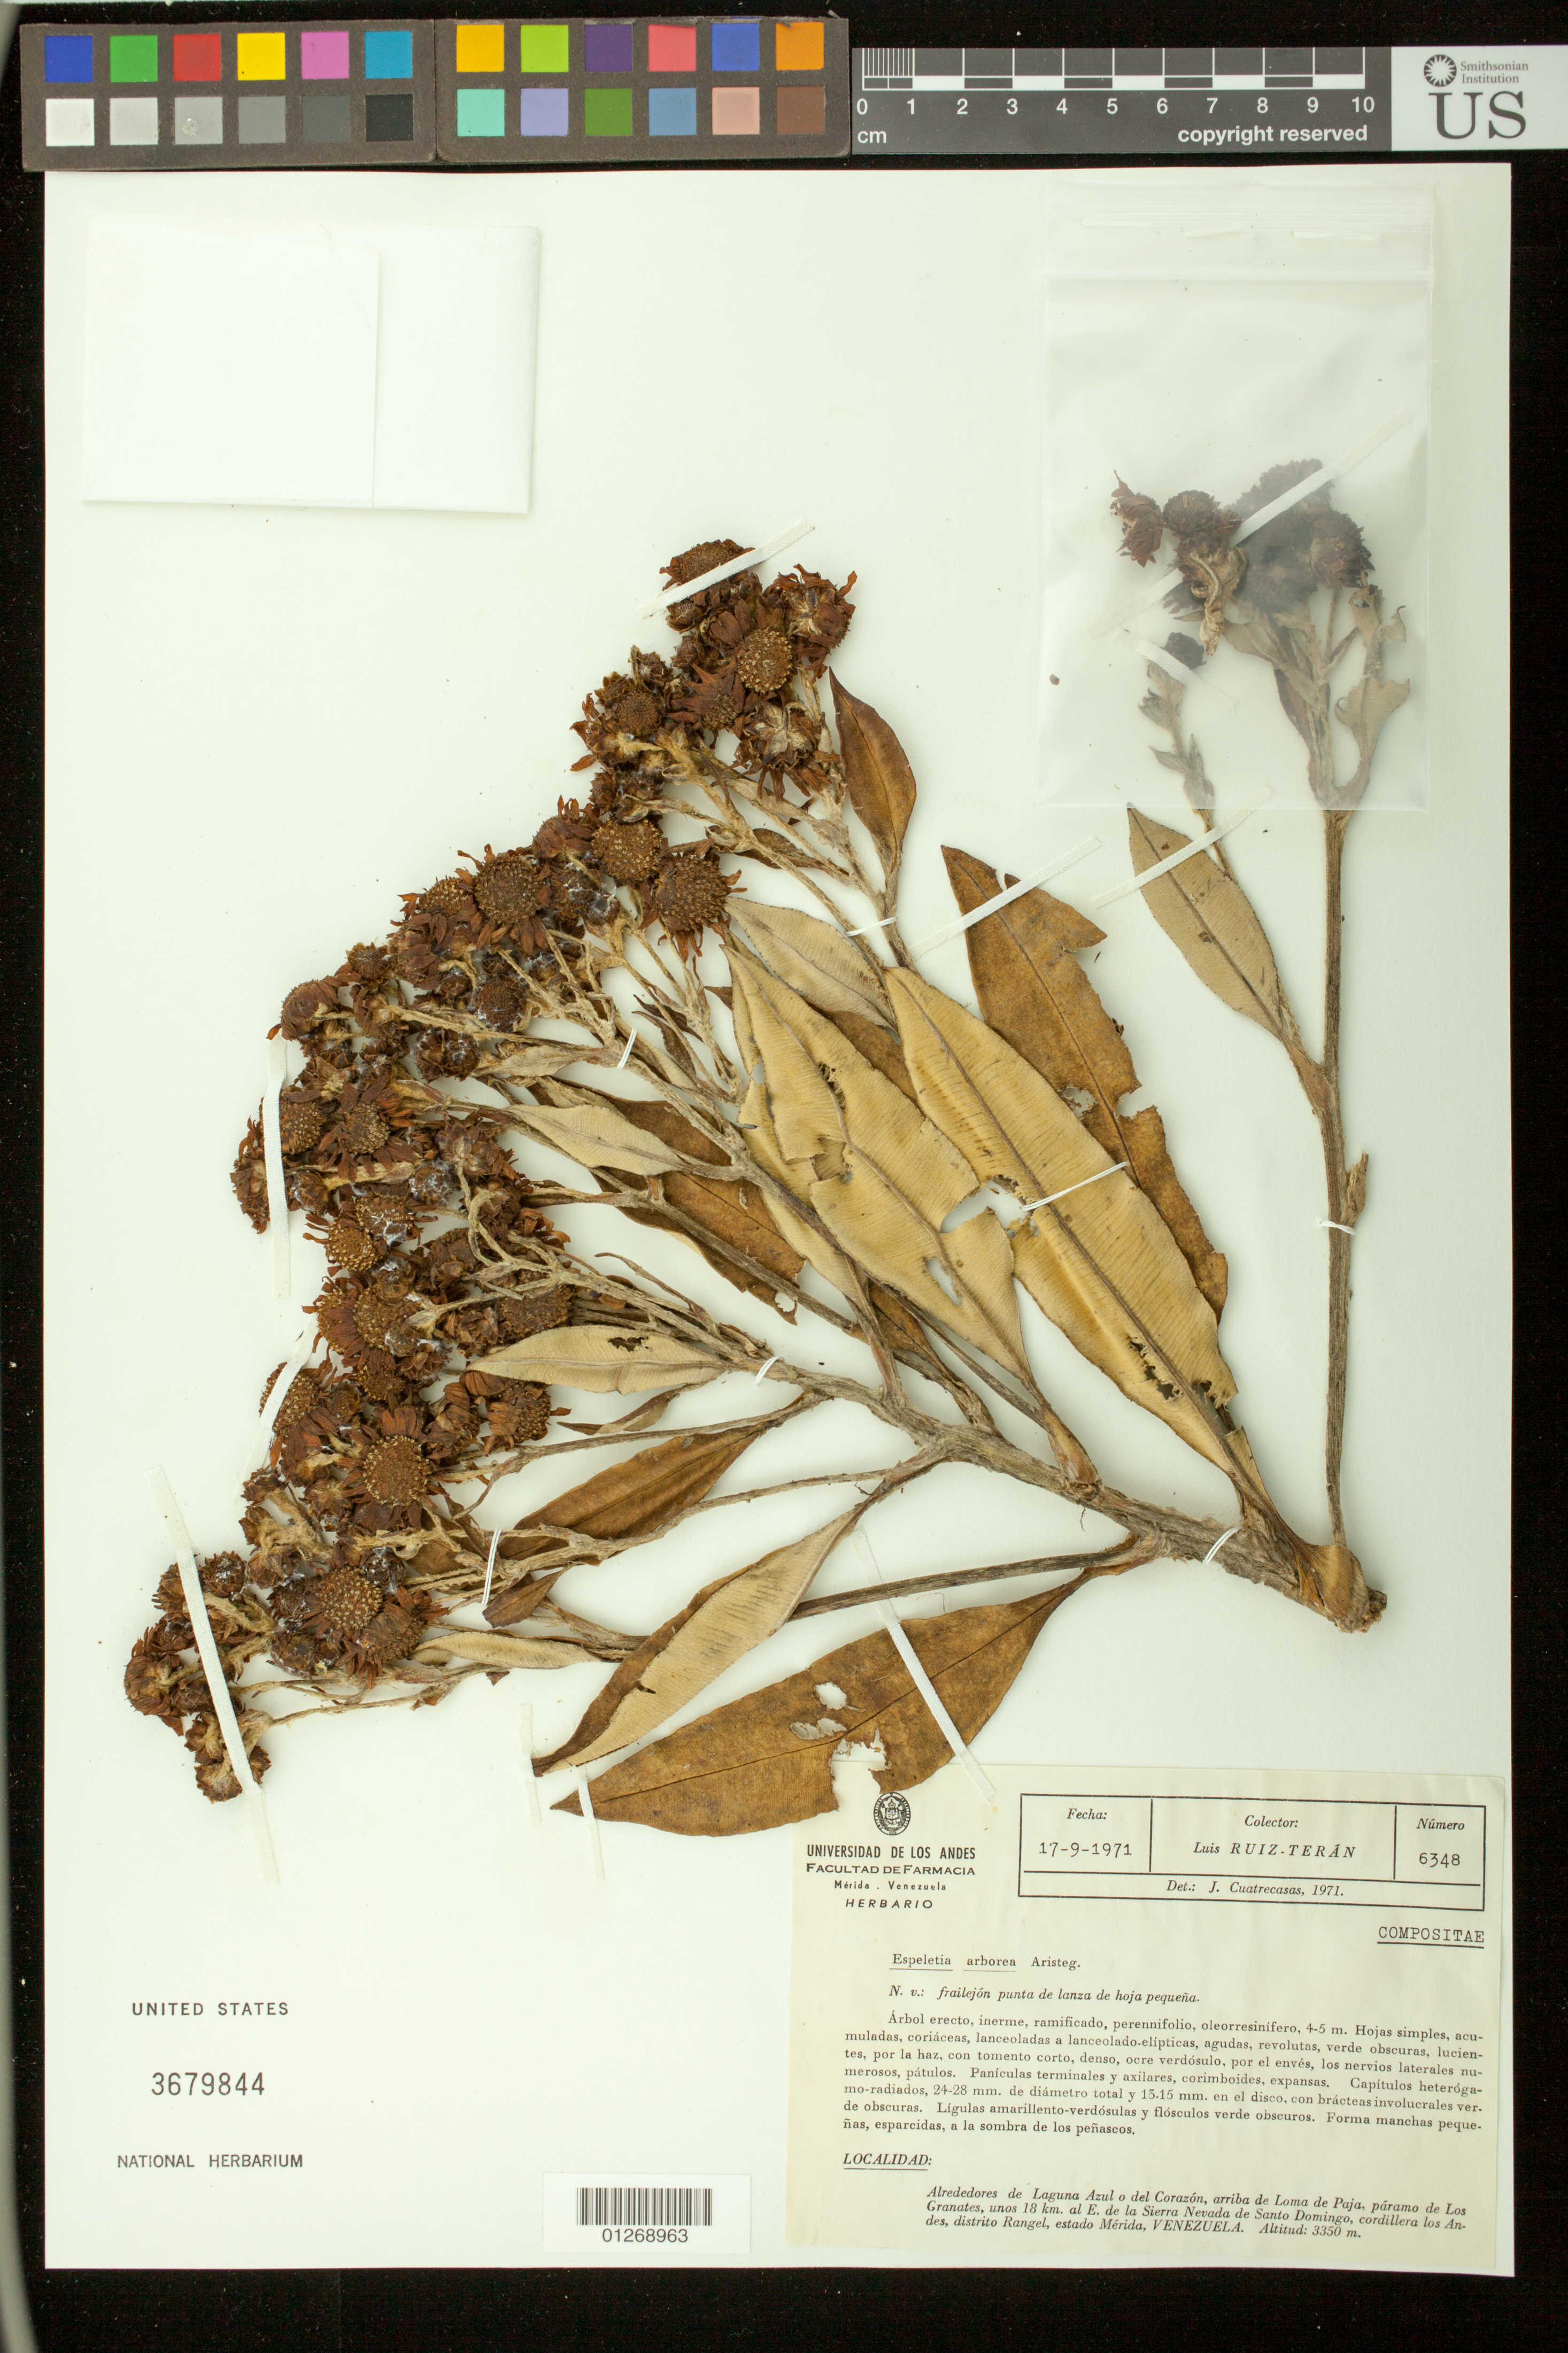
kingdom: Plantae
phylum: Tracheophyta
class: Magnoliopsida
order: Asterales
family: Asteraceae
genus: Libanothamnus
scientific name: Libanothamnus arboreus var. lancifolius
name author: Cuatrec.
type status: Isotype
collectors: L. E. Ruíz-Terán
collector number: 6348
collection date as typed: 17-9-1971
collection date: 1971-09-17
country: Venezuela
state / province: Mérida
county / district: Rangel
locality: Alrededores de Laguna Azul o del Corazón, arriba de Loma de Paja, páramo de Los Granates, unos 18 km al E de la Sierra Nevada de Santo Domingo, cordillera los Andes.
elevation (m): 3350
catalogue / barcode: US 3679844